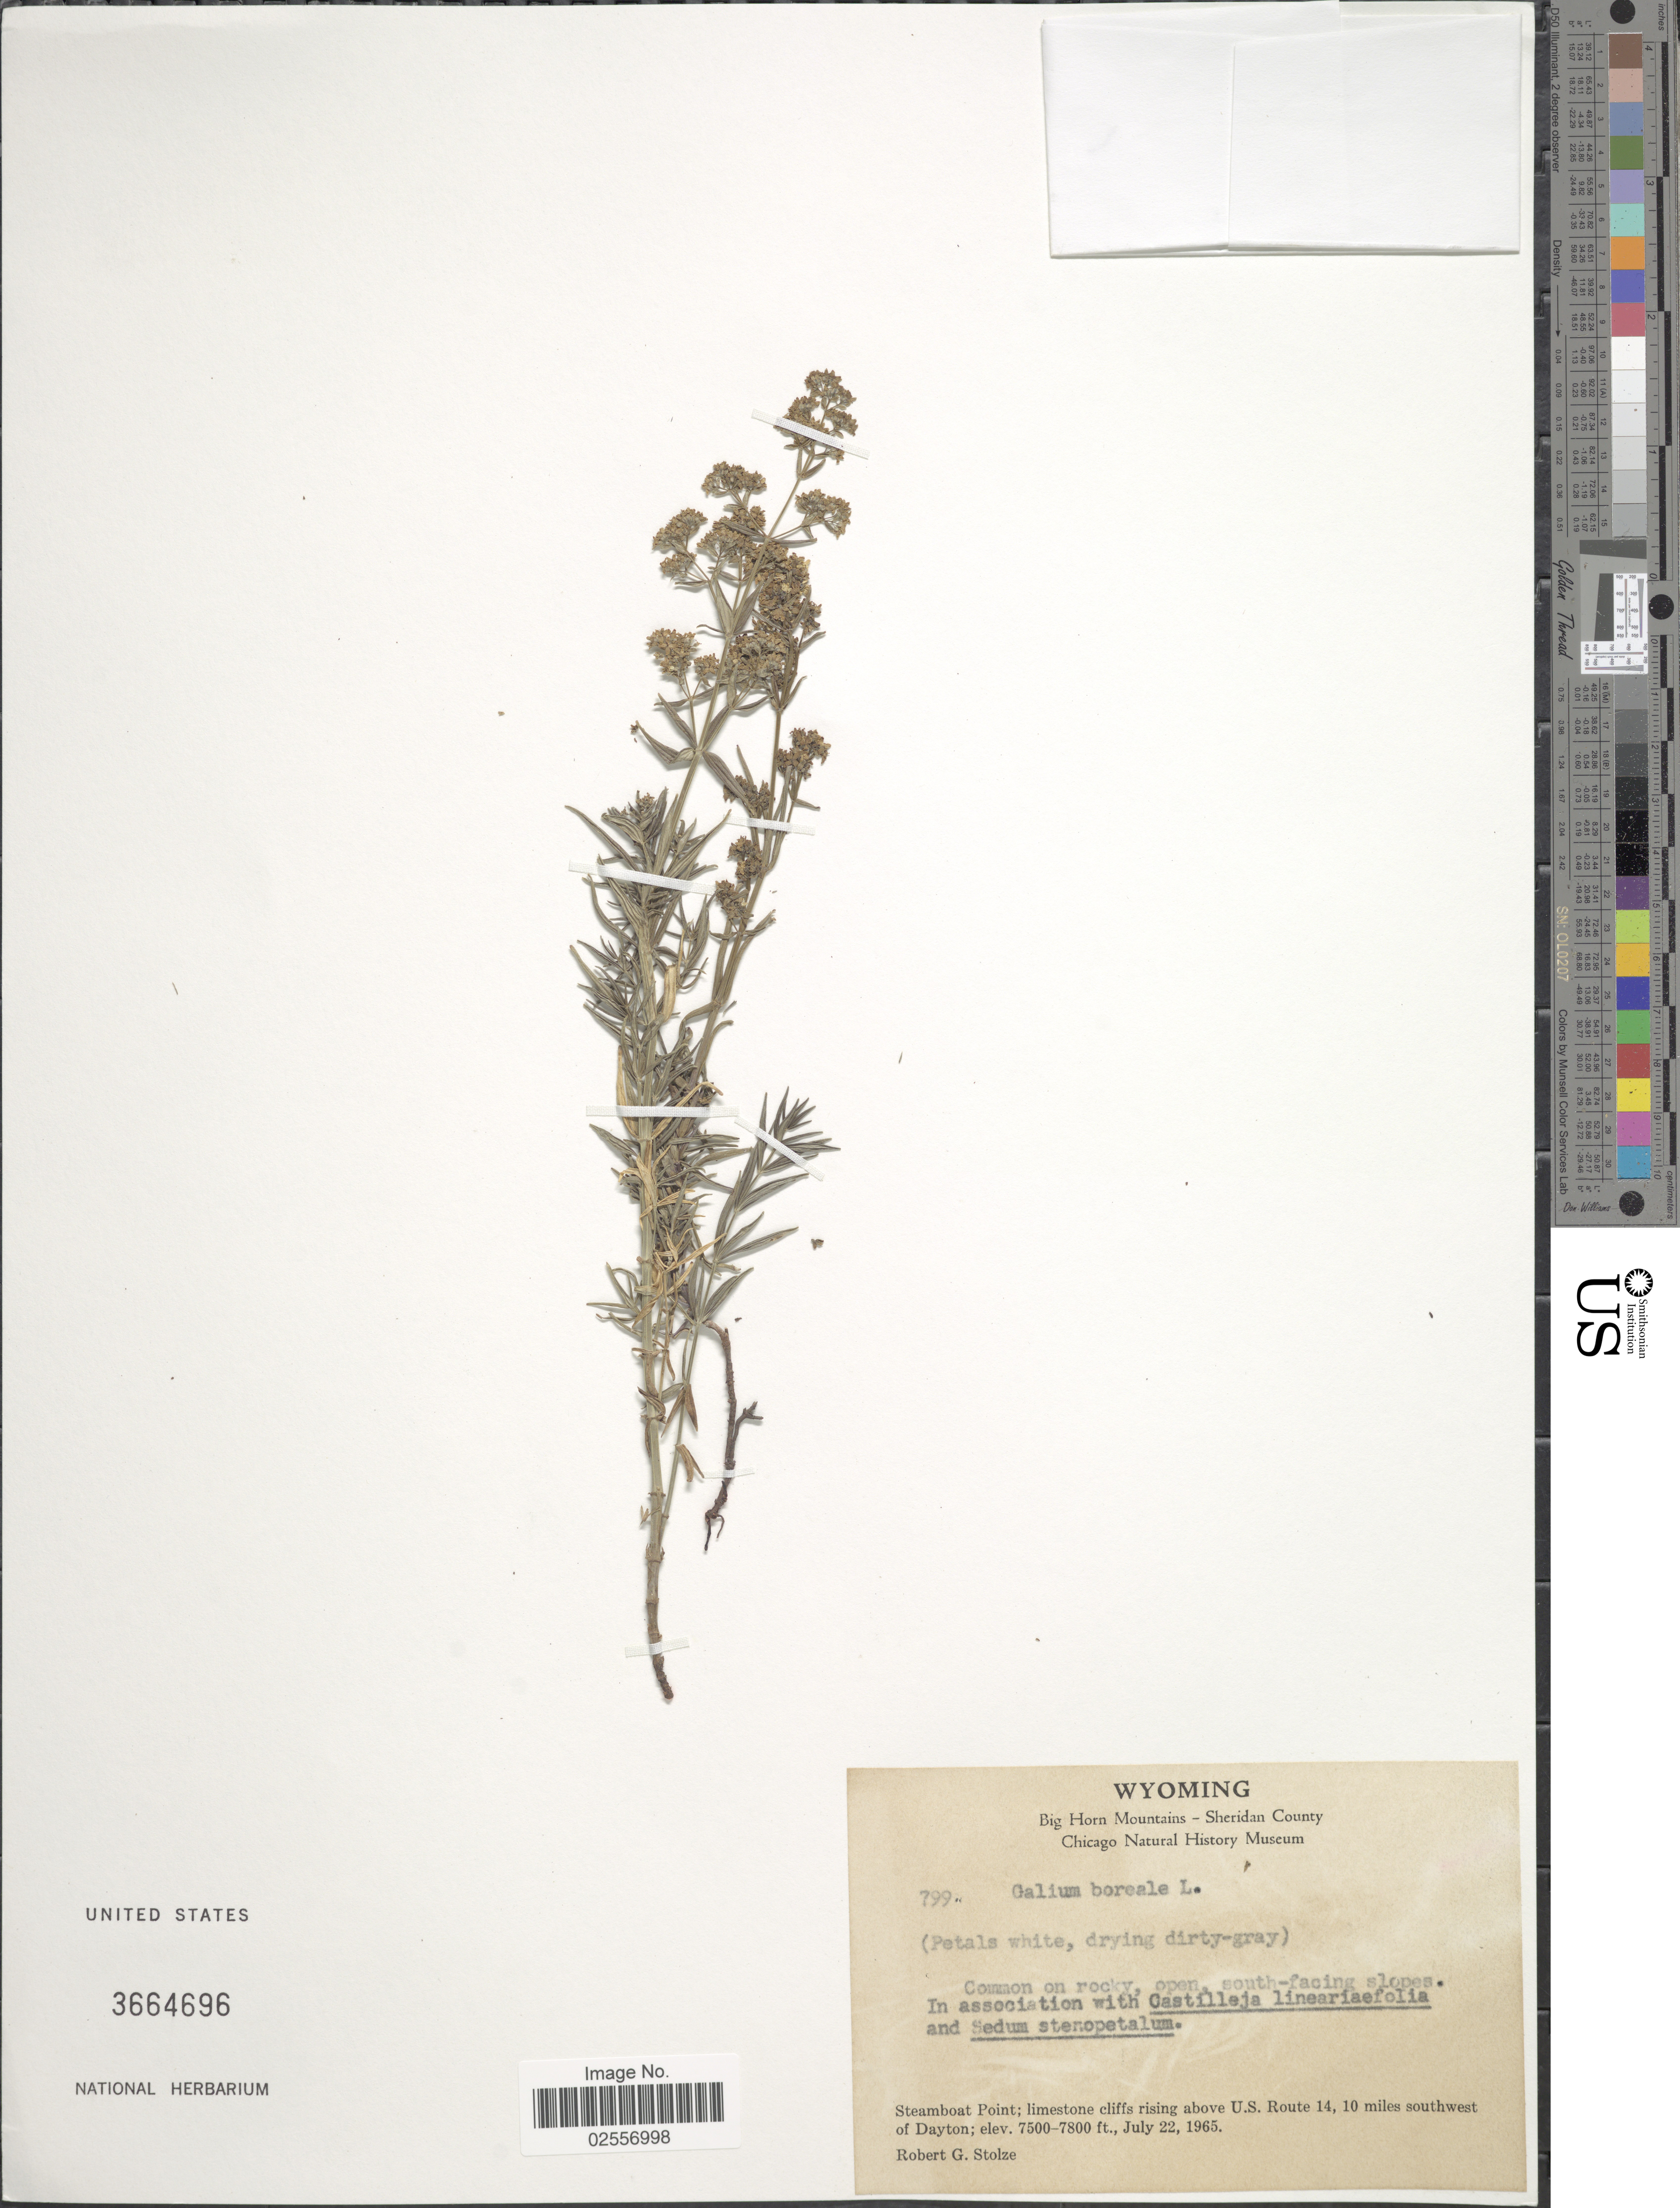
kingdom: Plantae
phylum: Tracheophyta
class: Magnoliopsida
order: Gentianales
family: Rubiaceae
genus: Galium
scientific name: Galium boreale L.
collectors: R. G. Stolze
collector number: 799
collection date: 1965-07-22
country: United States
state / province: Wyoming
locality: Steamboat Point, limestone cliffs rising above U.S. Route 14, 10 miles southwest of Dayton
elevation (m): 2286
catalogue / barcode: US 3664696